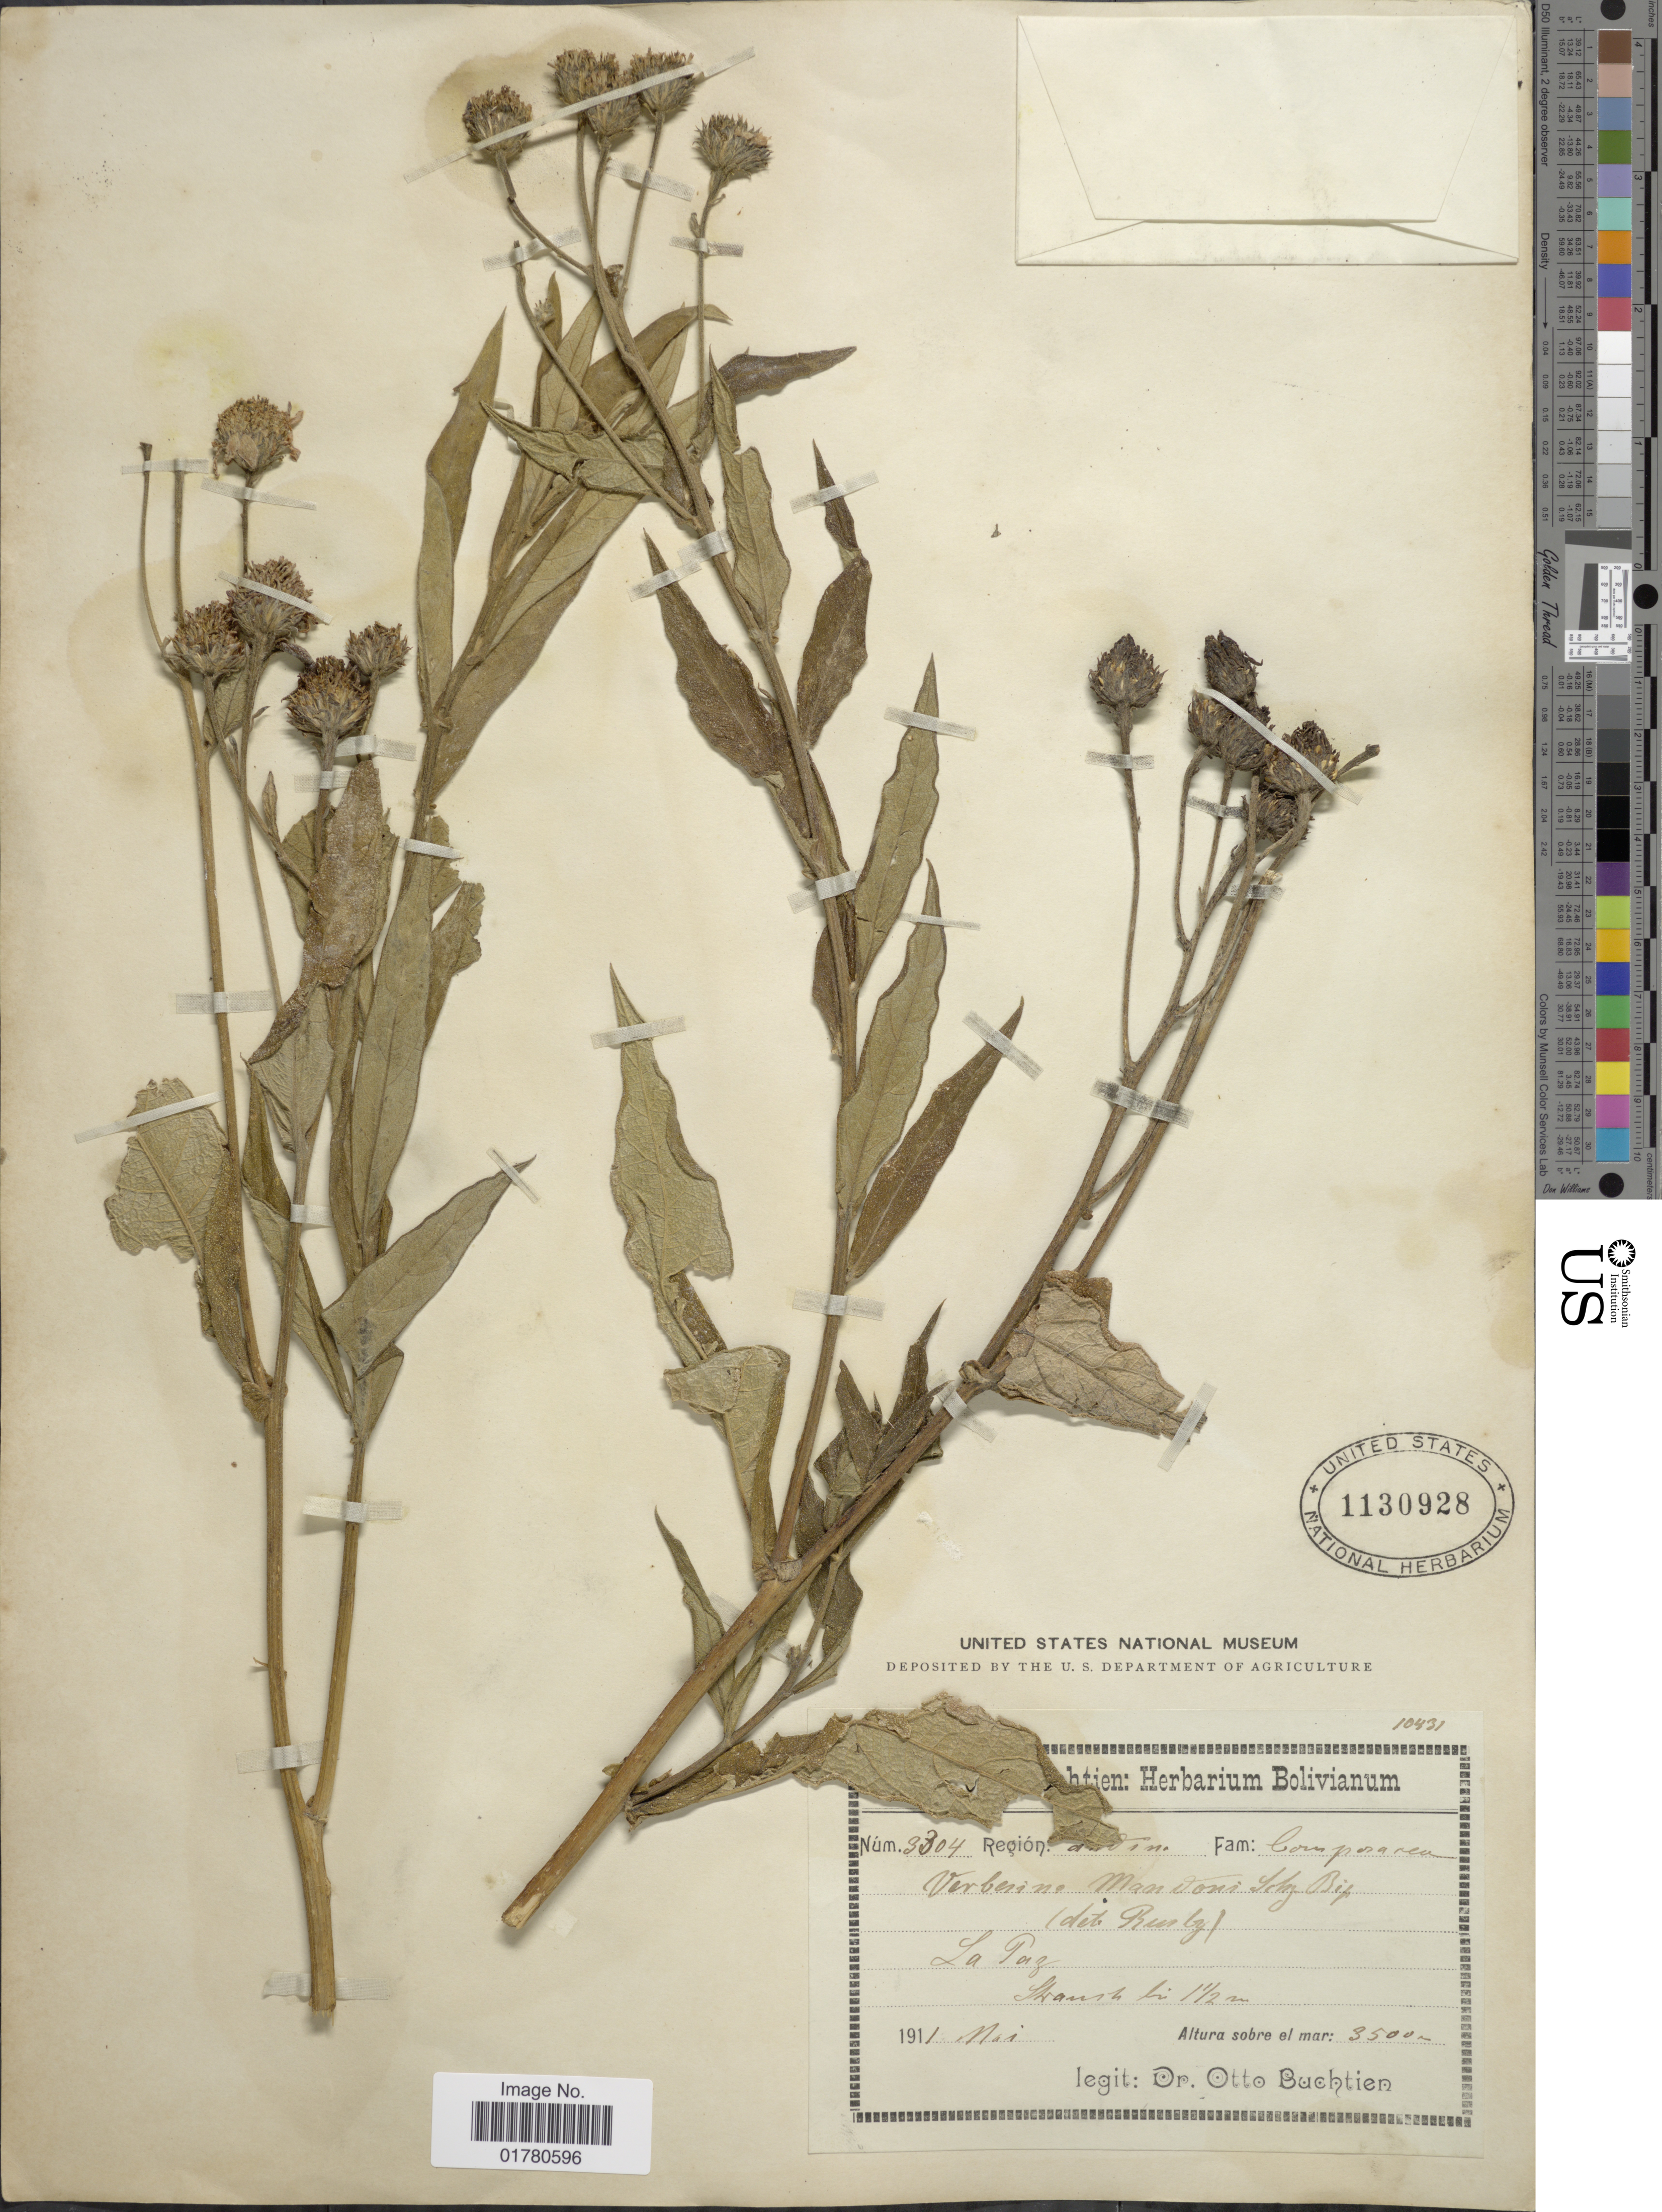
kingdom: Plantae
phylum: Tracheophyta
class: Magnoliopsida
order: Asterales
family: Asteraceae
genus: Verbesina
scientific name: Verbesina boliviana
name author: Klatt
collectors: O. Buchtien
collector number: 3304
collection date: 1911-05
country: Bolivia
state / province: La Paz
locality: Stranch bei 1½ m, Región: andine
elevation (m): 3500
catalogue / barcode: US 1130928